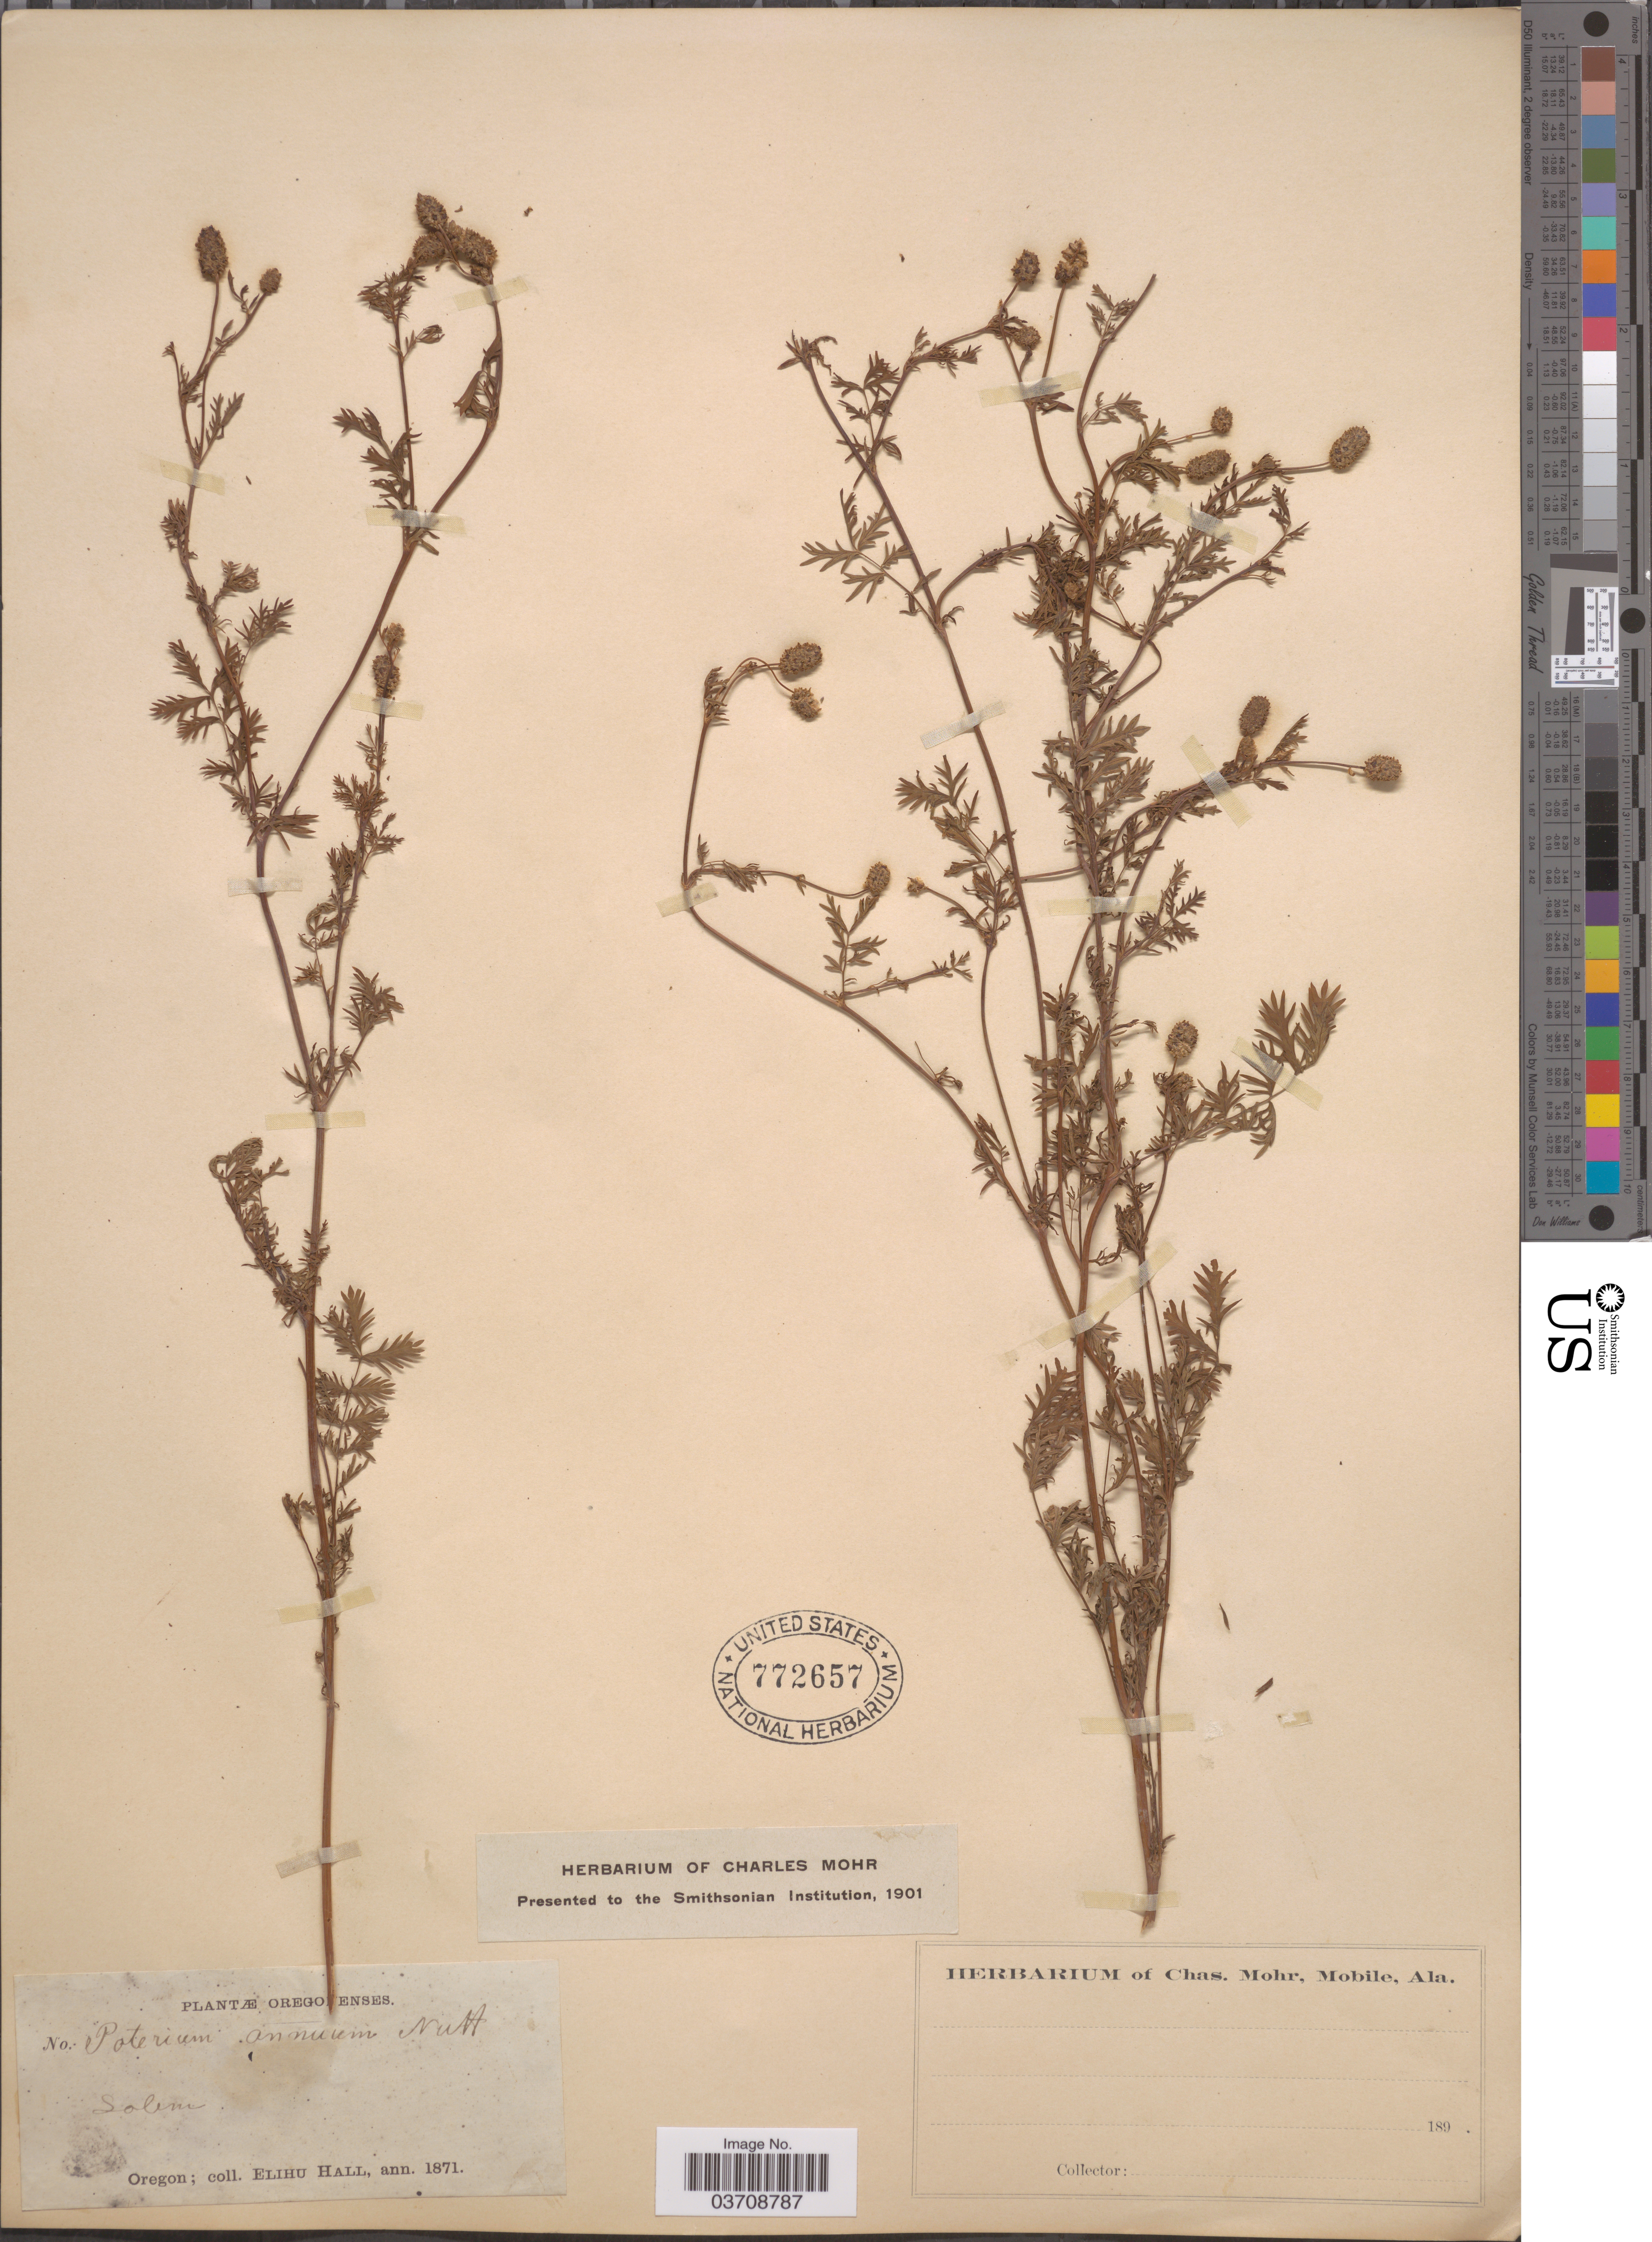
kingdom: Plantae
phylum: Tracheophyta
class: Magnoliopsida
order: Rosales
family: Rosaceae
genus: Sanguisorba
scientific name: Sanguisorba occidentalis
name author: Nutt.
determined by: Strong, Mark T., (BOT), Smithsonian Institution - National Museum of Natural History (UNITED STATES)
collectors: E. Hall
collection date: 1871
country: United States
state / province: Oregon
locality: Salem.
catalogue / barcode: US 772657